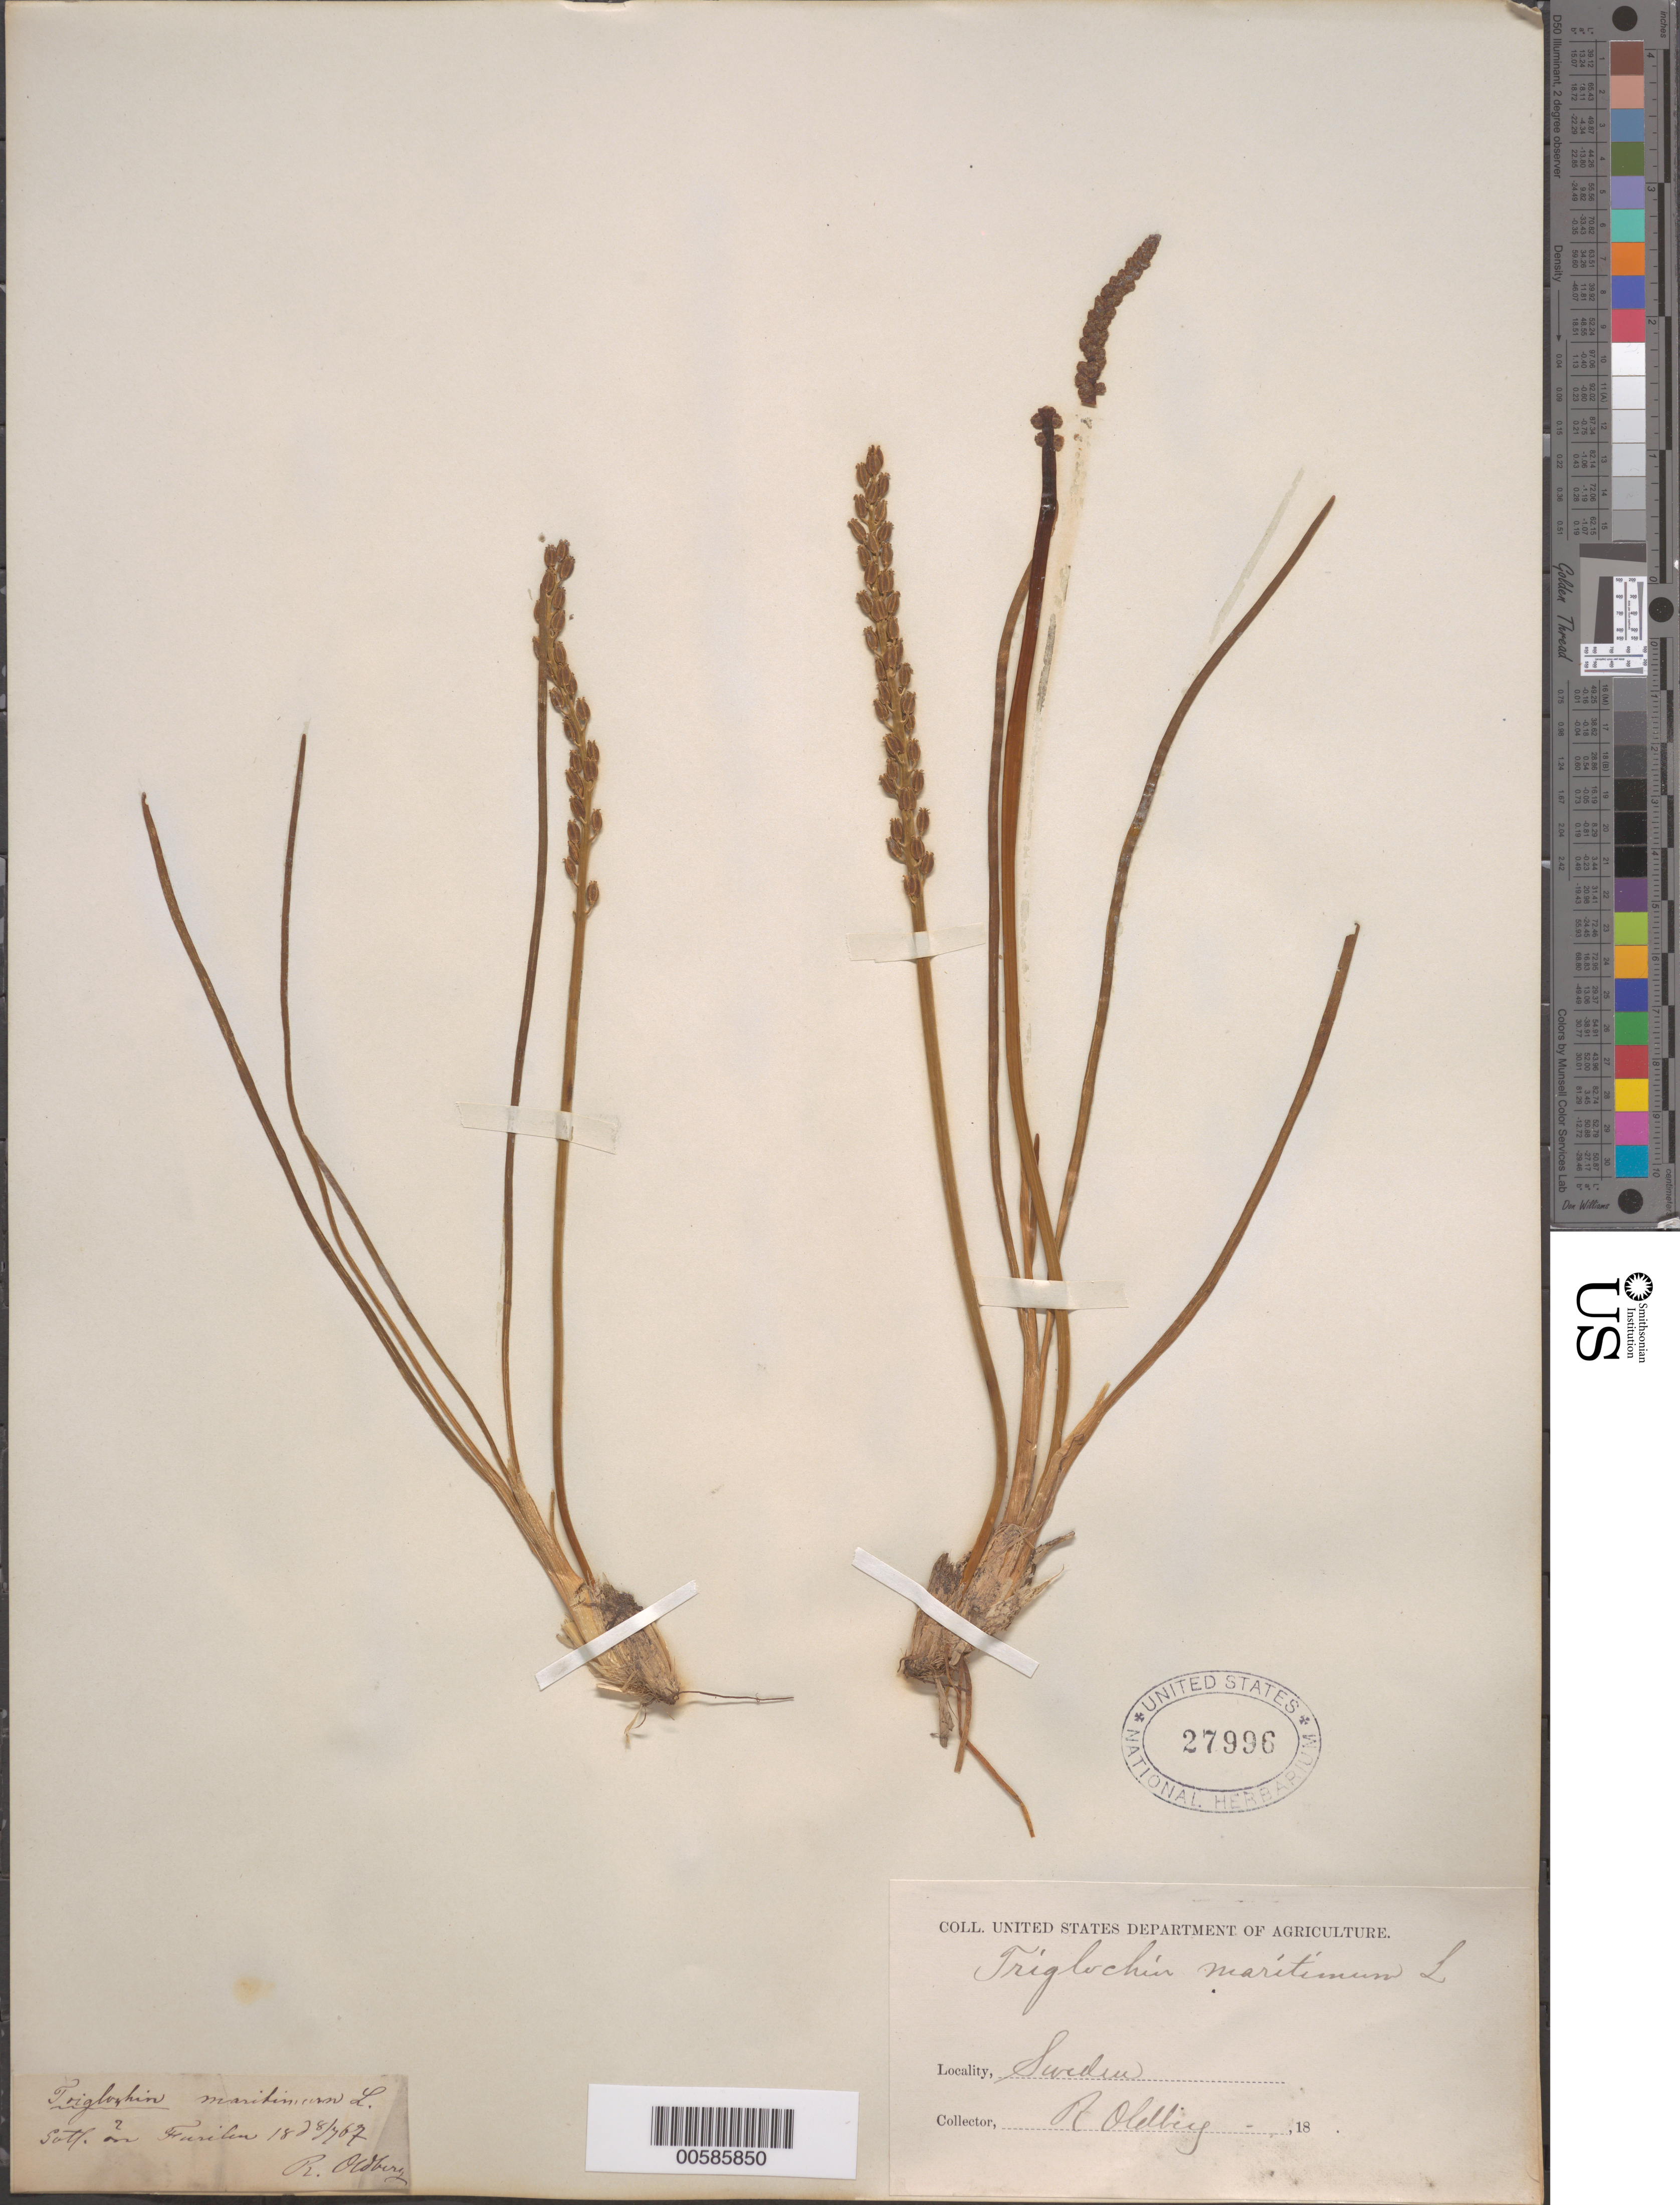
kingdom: Plantae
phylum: Tracheophyta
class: Liliopsida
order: Alismatales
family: Juncaginaceae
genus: Triglochin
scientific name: Triglochin maritima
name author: L.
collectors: R. Oldberg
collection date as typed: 28 Jul 1867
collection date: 1867-07-28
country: Sweden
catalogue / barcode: US 27996